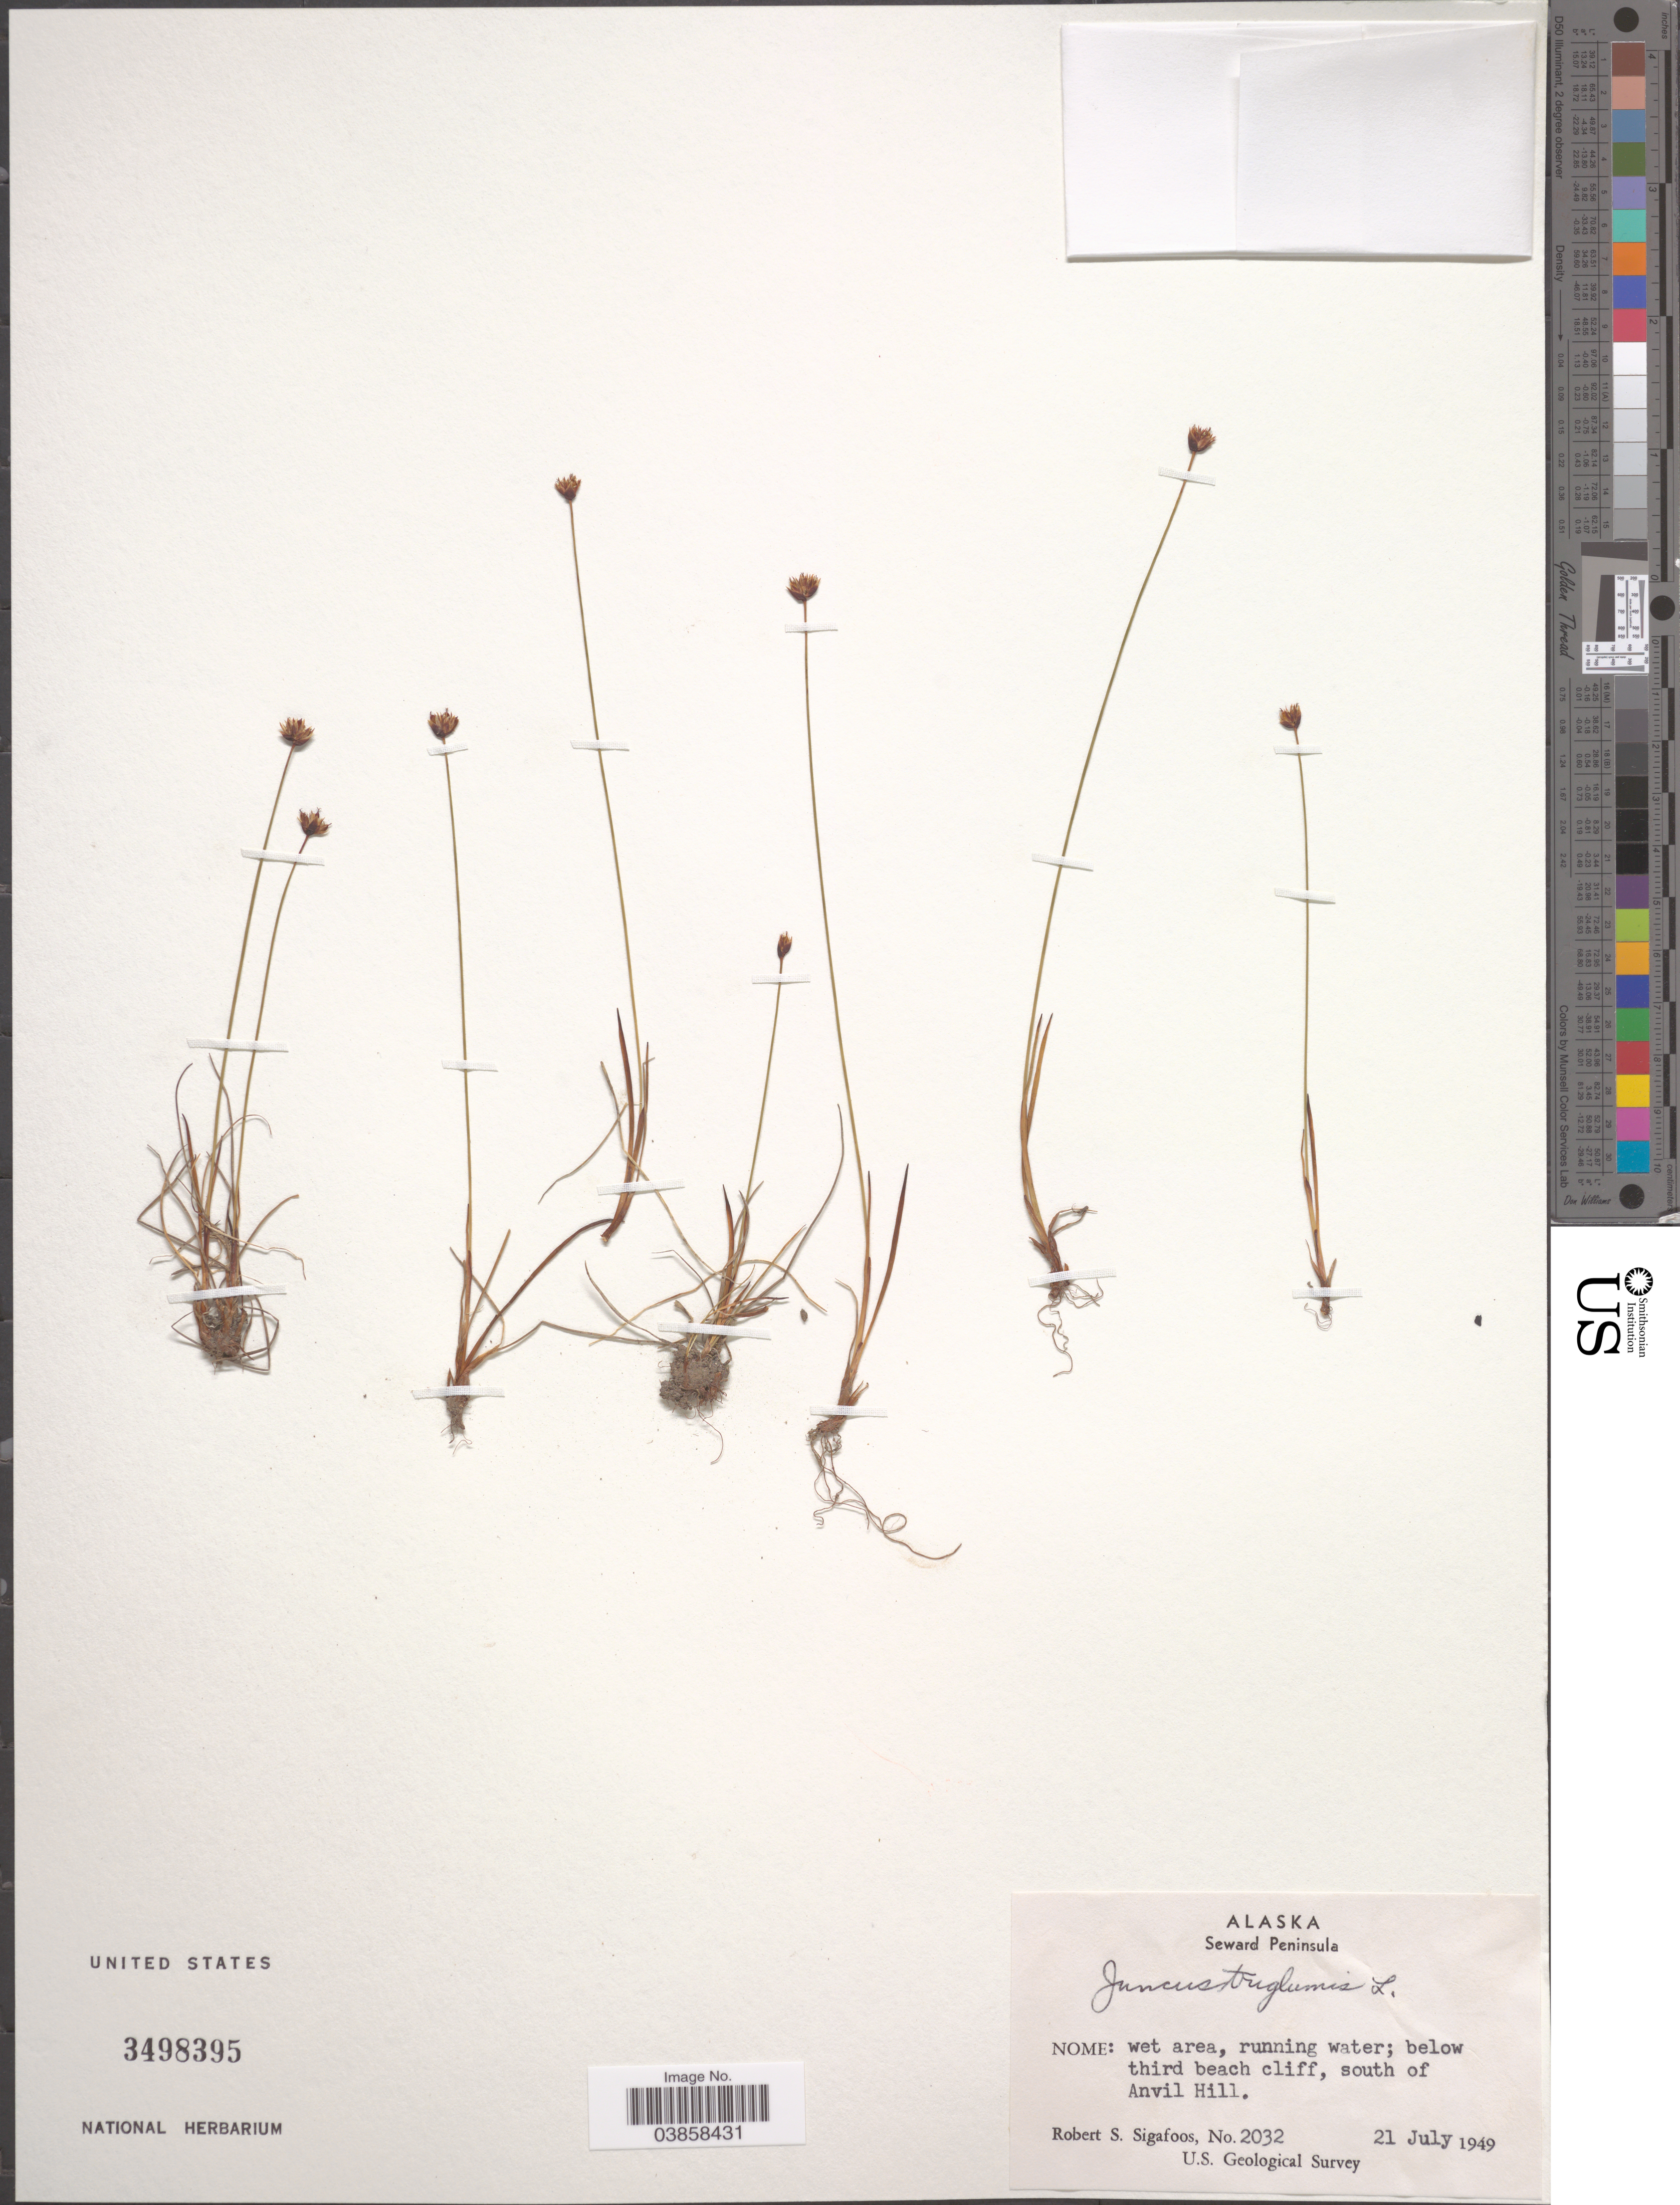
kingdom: Plantae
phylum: Tracheophyta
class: Liliopsida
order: Poales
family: Juncaceae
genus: Juncus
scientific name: Juncus triglumis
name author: L.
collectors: R. Sigafoos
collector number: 2032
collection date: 1949-07-21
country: United States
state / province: Alaska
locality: Seward Peninsula. Nome: Wet area, running water; below third beach cliff, south of Anvil Hill.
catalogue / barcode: US 3498395